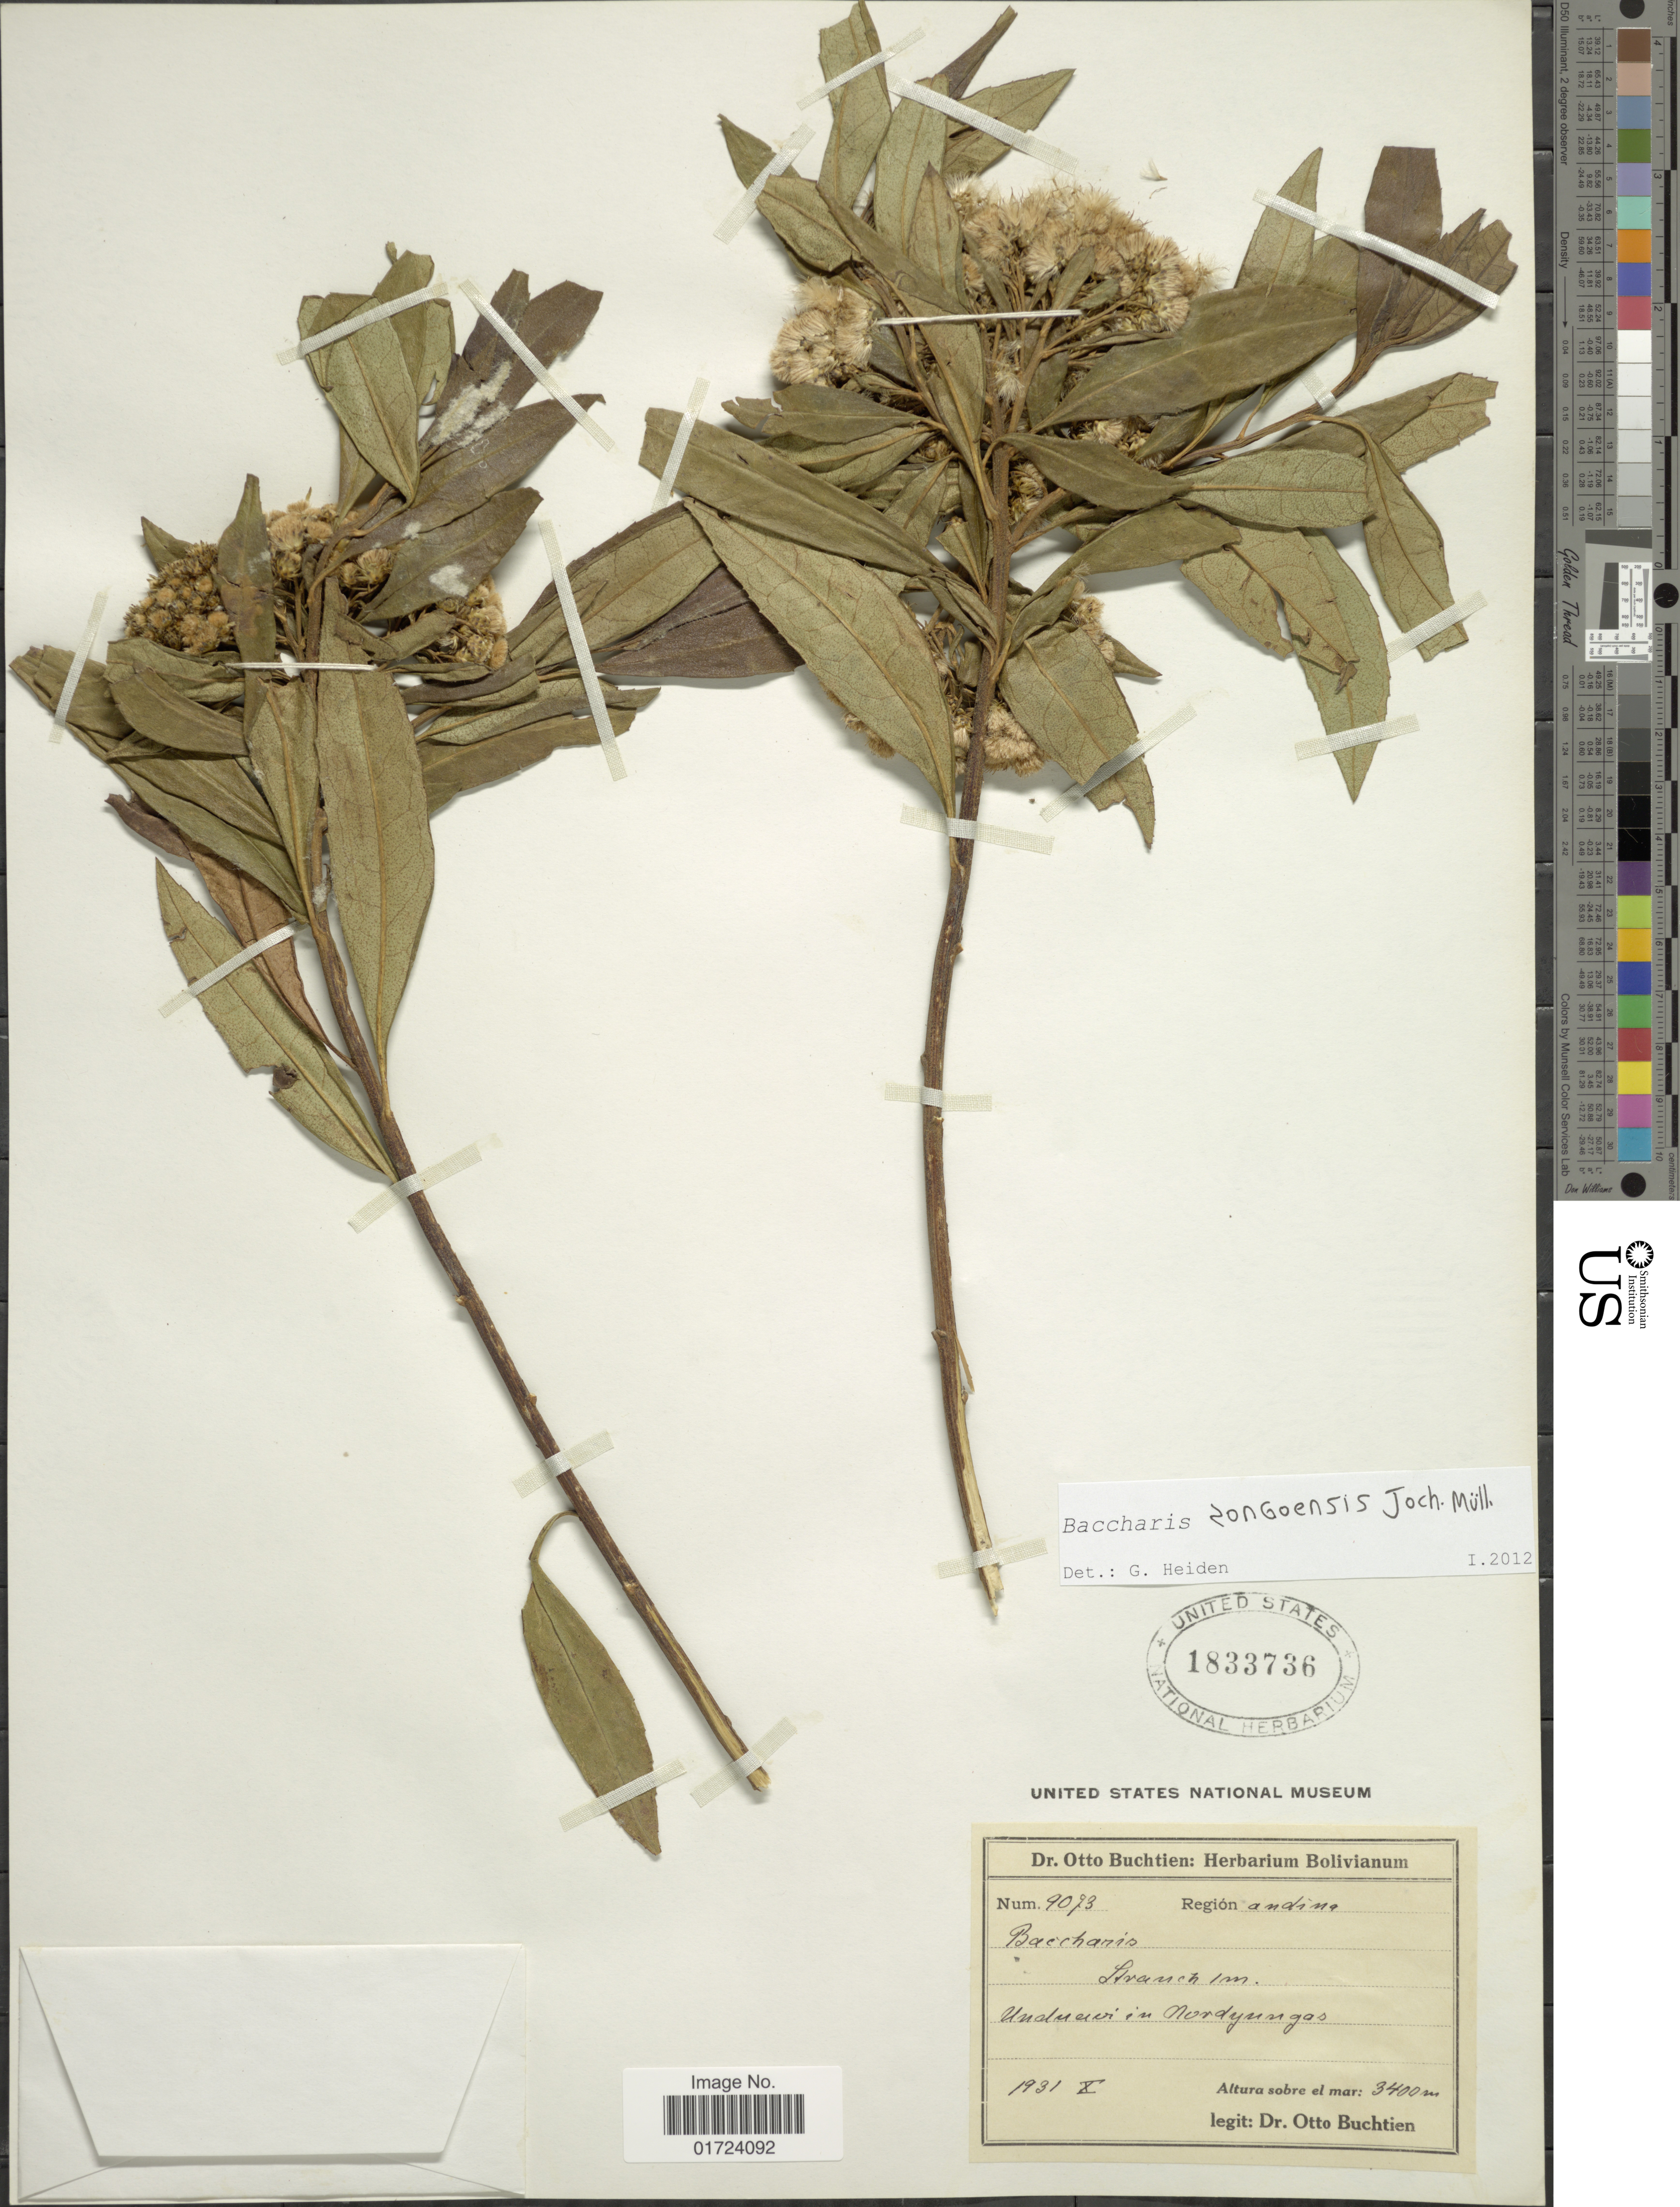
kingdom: Plantae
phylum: Tracheophyta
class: Magnoliopsida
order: Asterales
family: Asteraceae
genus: Baccharis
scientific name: Baccharis zongoensis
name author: Joch. Müll.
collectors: O. Buchtien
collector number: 9073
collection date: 1931-10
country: Bolivia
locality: Unduavi in Noryungas. Region andina.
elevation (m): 3400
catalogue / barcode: US 1833736